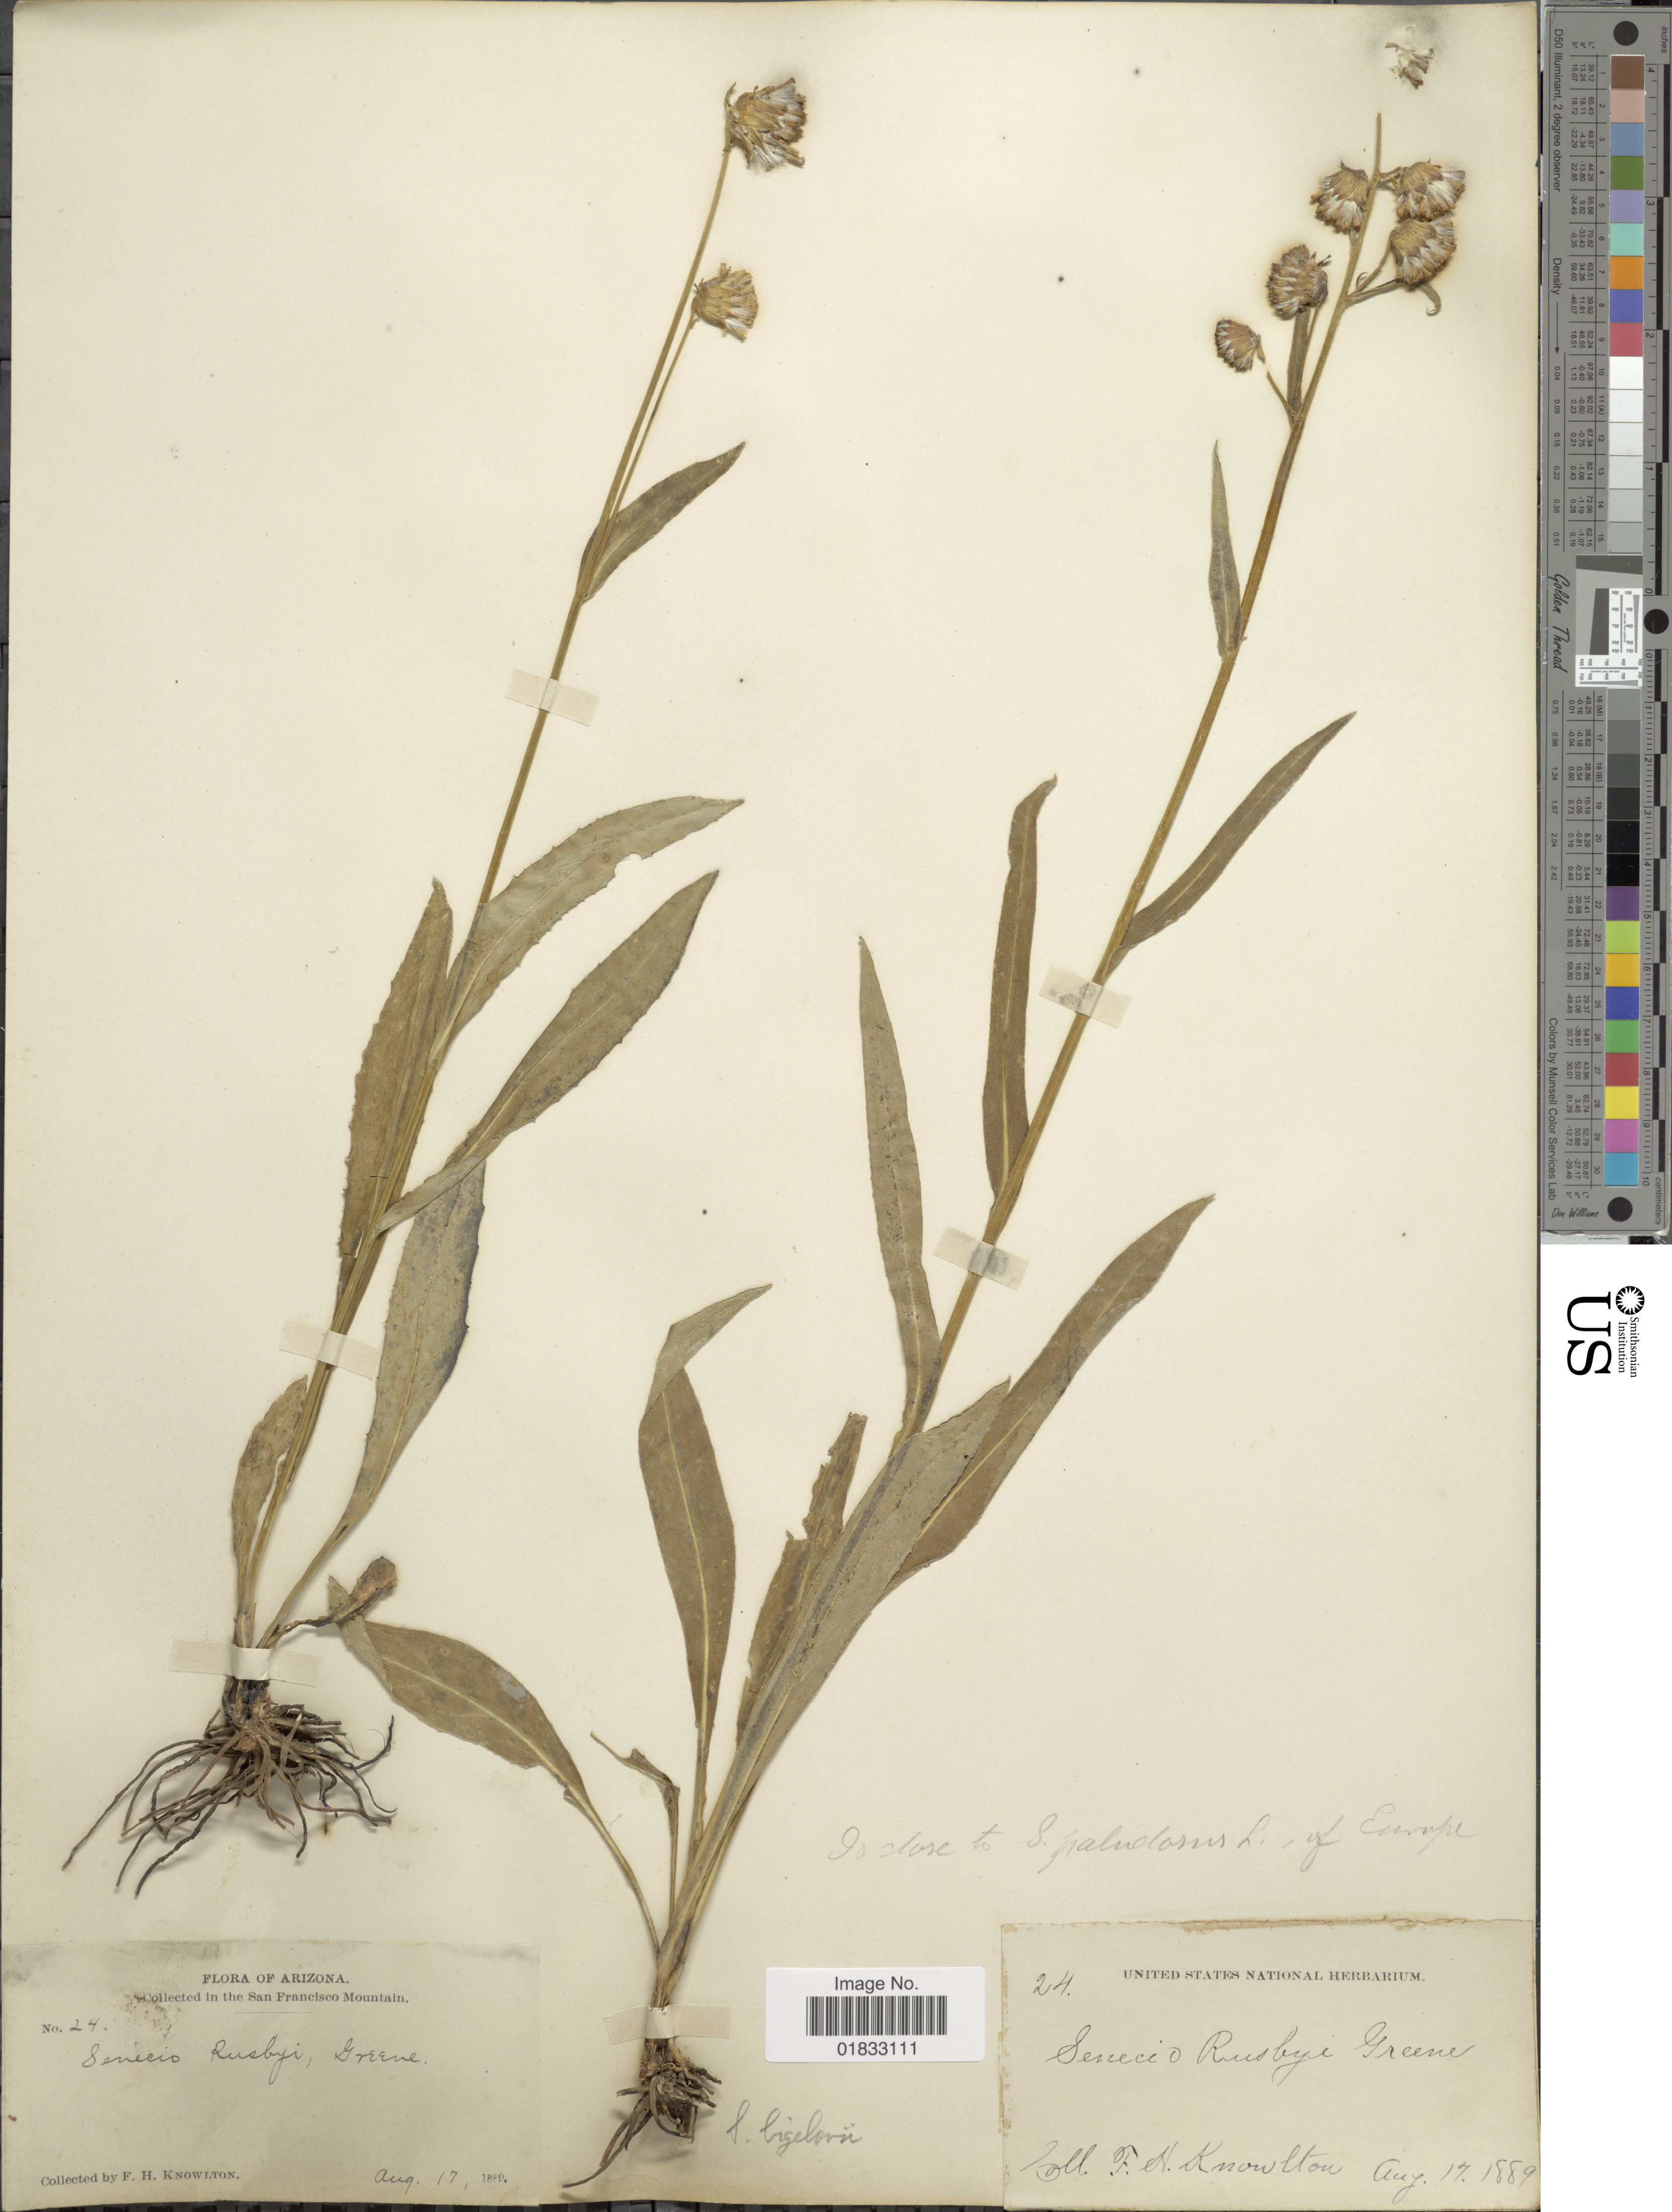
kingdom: Plantae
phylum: Tracheophyta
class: Magnoliopsida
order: Asterales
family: Asteraceae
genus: Senecio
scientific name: Senecio bigelovii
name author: A. Gray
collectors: F. H. Knowlton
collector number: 24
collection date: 1889-08-17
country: United States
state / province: Arizona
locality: San Francisco Mountain